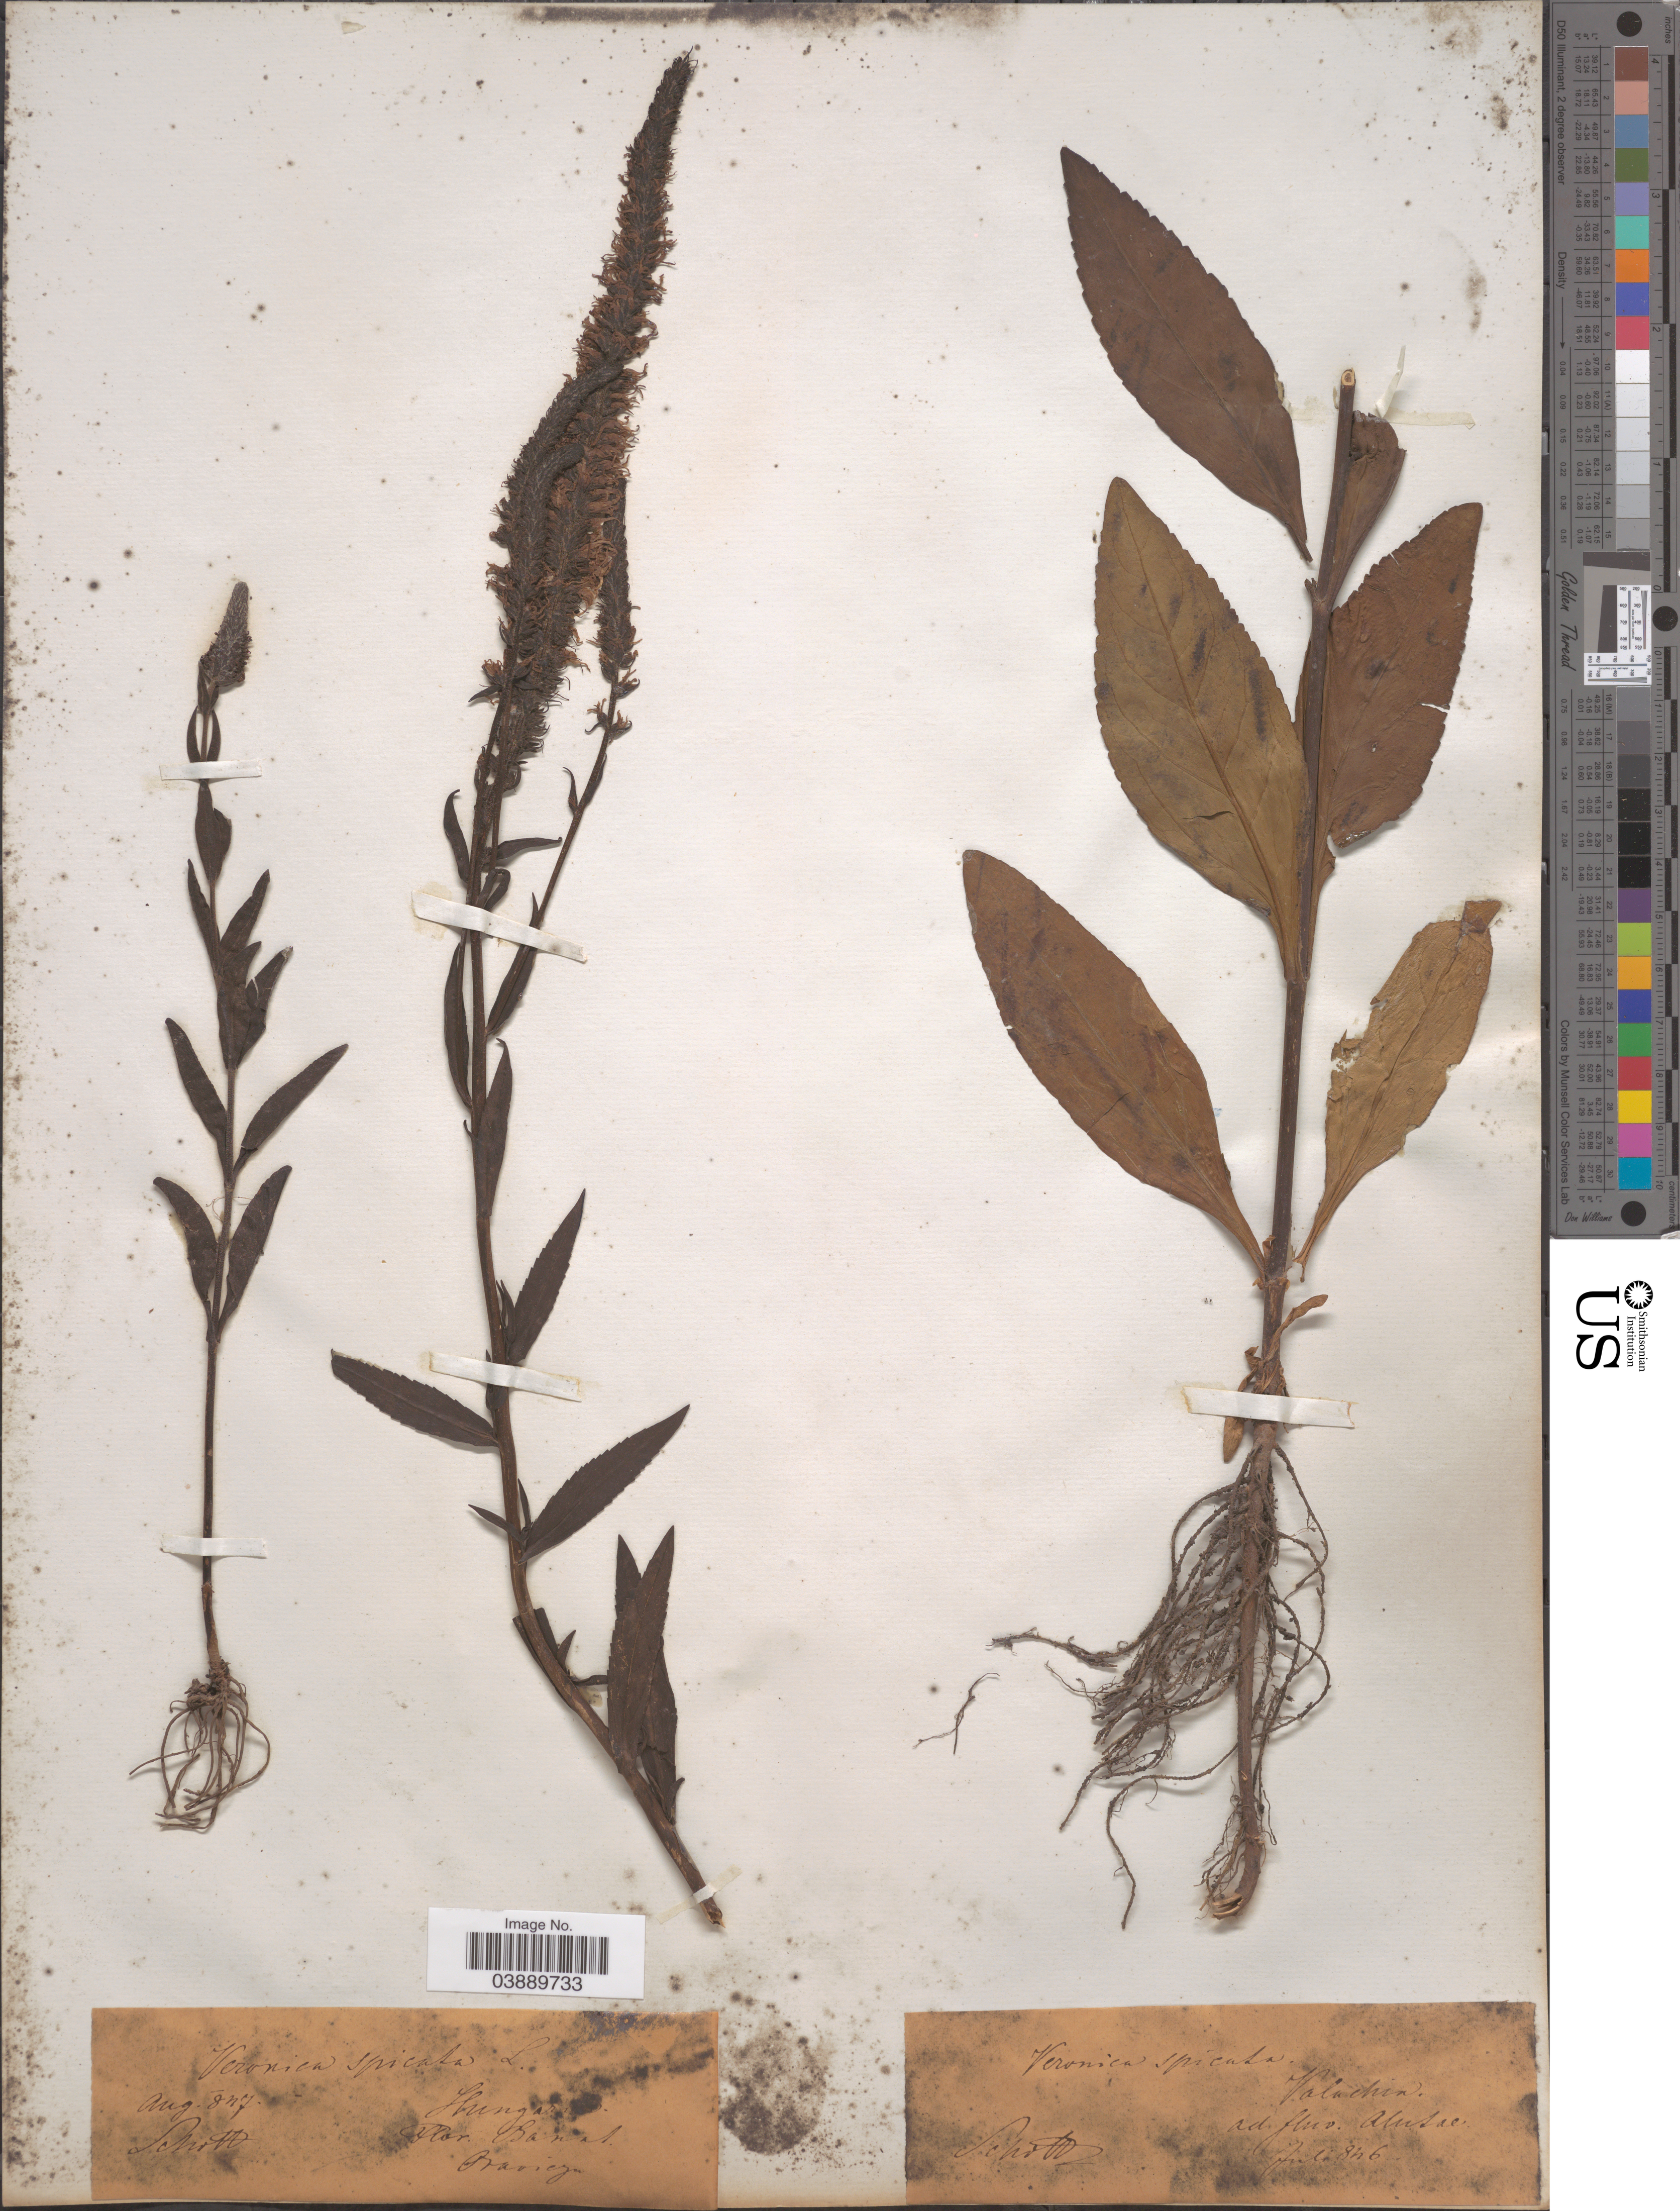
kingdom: Plantae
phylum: Tracheophyta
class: Magnoliopsida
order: Lamiales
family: Plantaginaceae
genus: Veronica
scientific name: Veronica spicata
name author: L.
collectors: -. Schottz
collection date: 1846-07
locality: Valachin ad. fluv. Alutae. [interpreted]